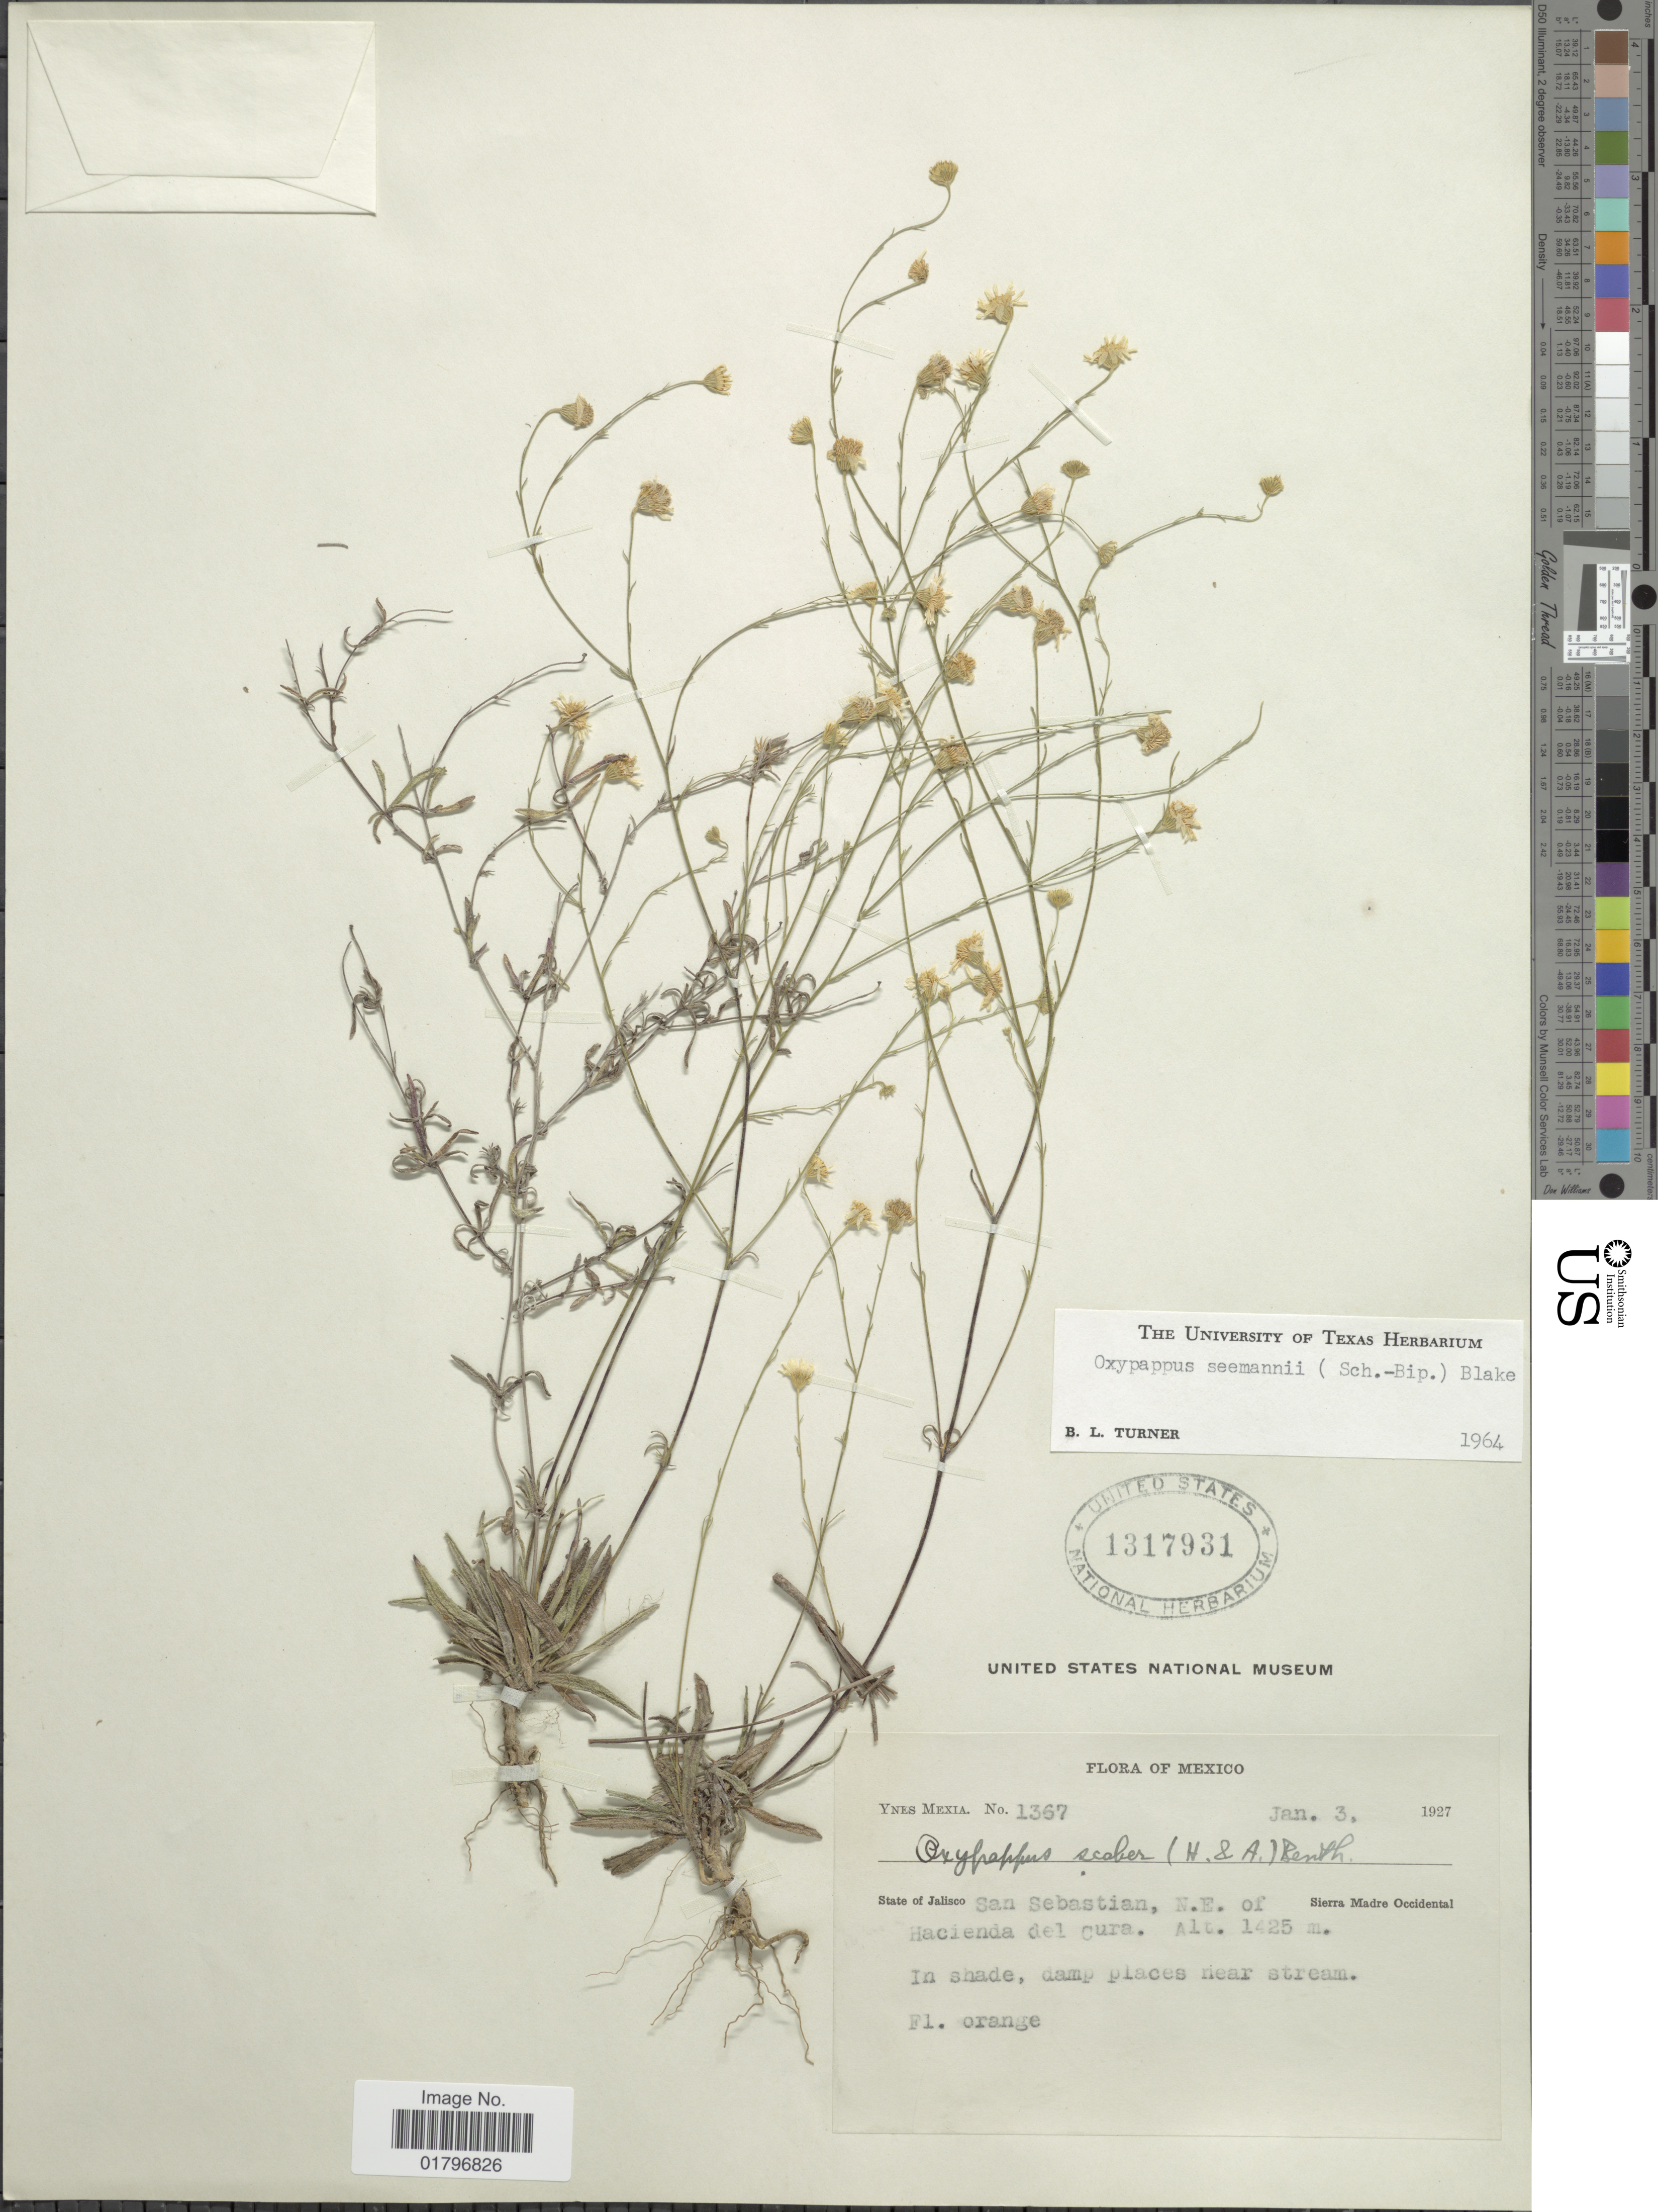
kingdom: Plantae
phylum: Tracheophyta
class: Magnoliopsida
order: Asterales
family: Asteraceae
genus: Oxypappus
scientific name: Oxypappus seemannii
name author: (Sch. Bip.) B.L. Turner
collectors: Y. Mexia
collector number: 1367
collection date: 1927-01-03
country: Mexico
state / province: Jalisco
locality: State of Jalisco. San Sebastian, N.E. of Sierra Madre Occidental. Hacienda del Cura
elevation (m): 1425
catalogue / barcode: US 1317931